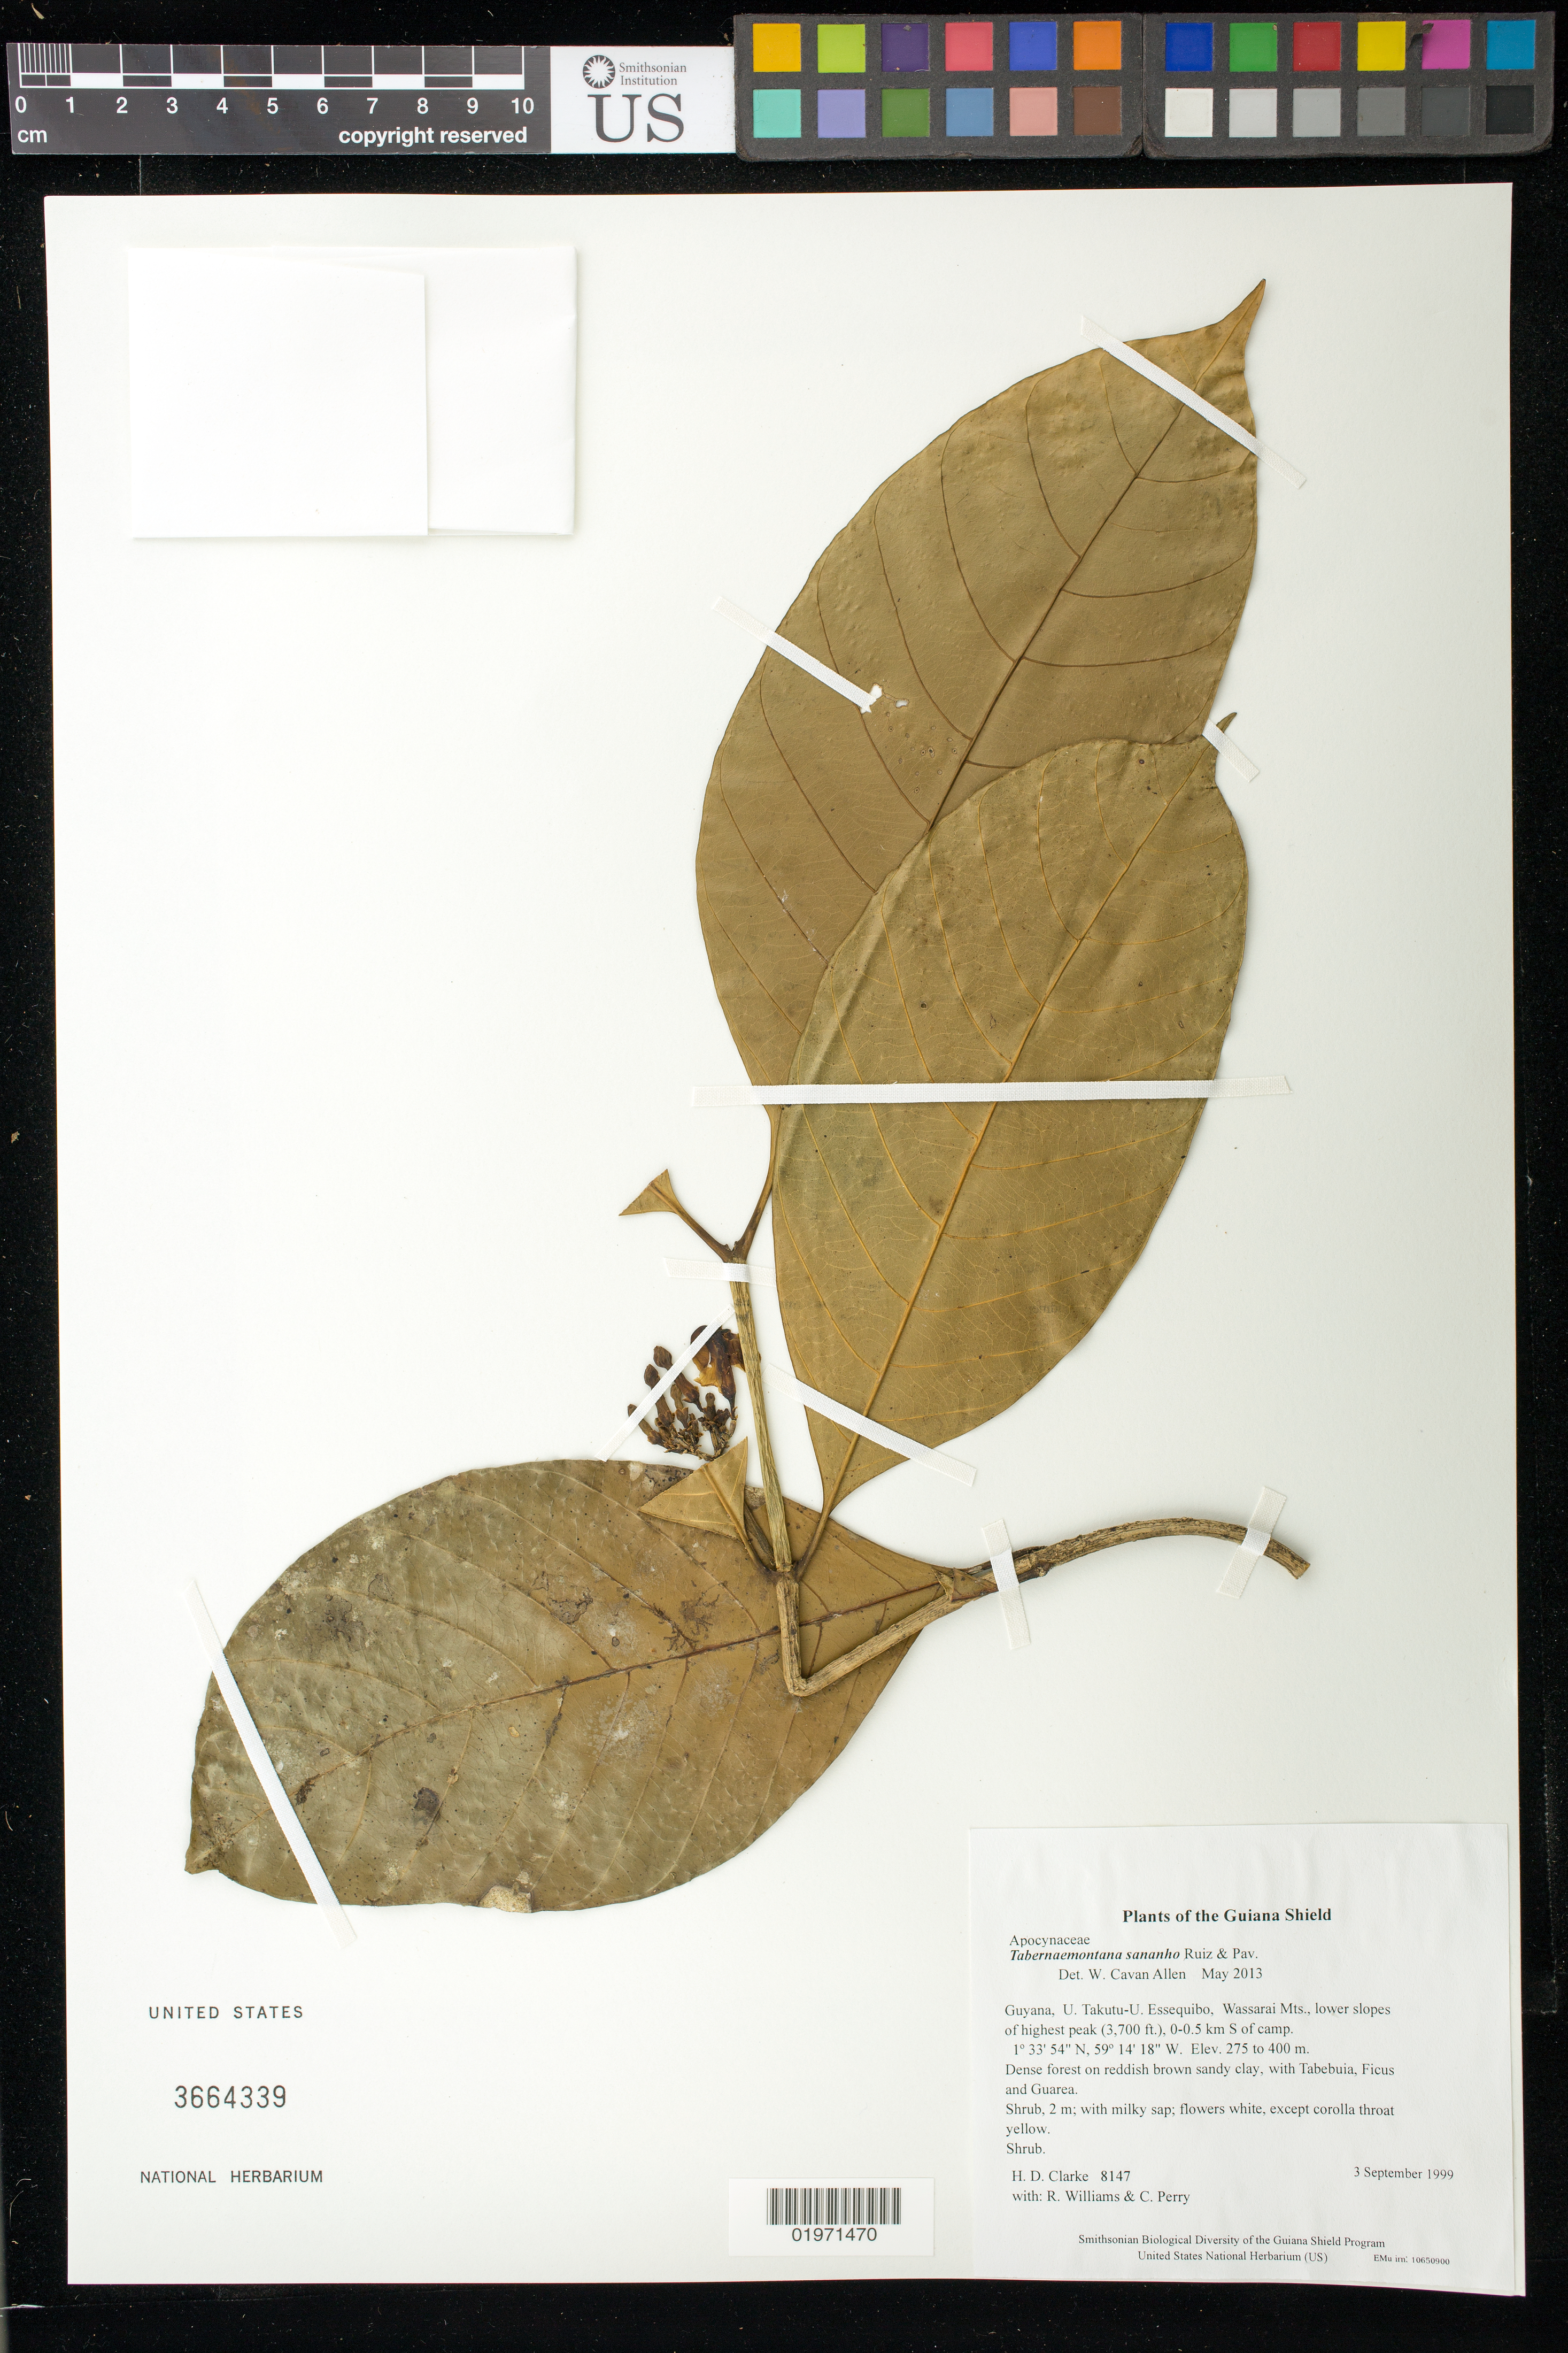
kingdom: Plantae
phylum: Tracheophyta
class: Magnoliopsida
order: Gentianales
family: Apocynaceae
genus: Tabernaemontana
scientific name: Tabernaemontana sananho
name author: Ruiz & Pav.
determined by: Allen, W. C., (UNITED STATES)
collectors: H. D. Clarke, R. Williams & C. Perry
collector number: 8147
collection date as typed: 3 September 1999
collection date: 1999-09-03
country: Guyana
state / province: U. Takutu-U. Essequibo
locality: Wassarai Mts., lower slopes of highest peak (3,700 ft.), 0-0.5 km S of camp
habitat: Dense forest on reddish brown sandy clay, with Tabebuia, Ficus and Guarea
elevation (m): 275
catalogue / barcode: US 3664339